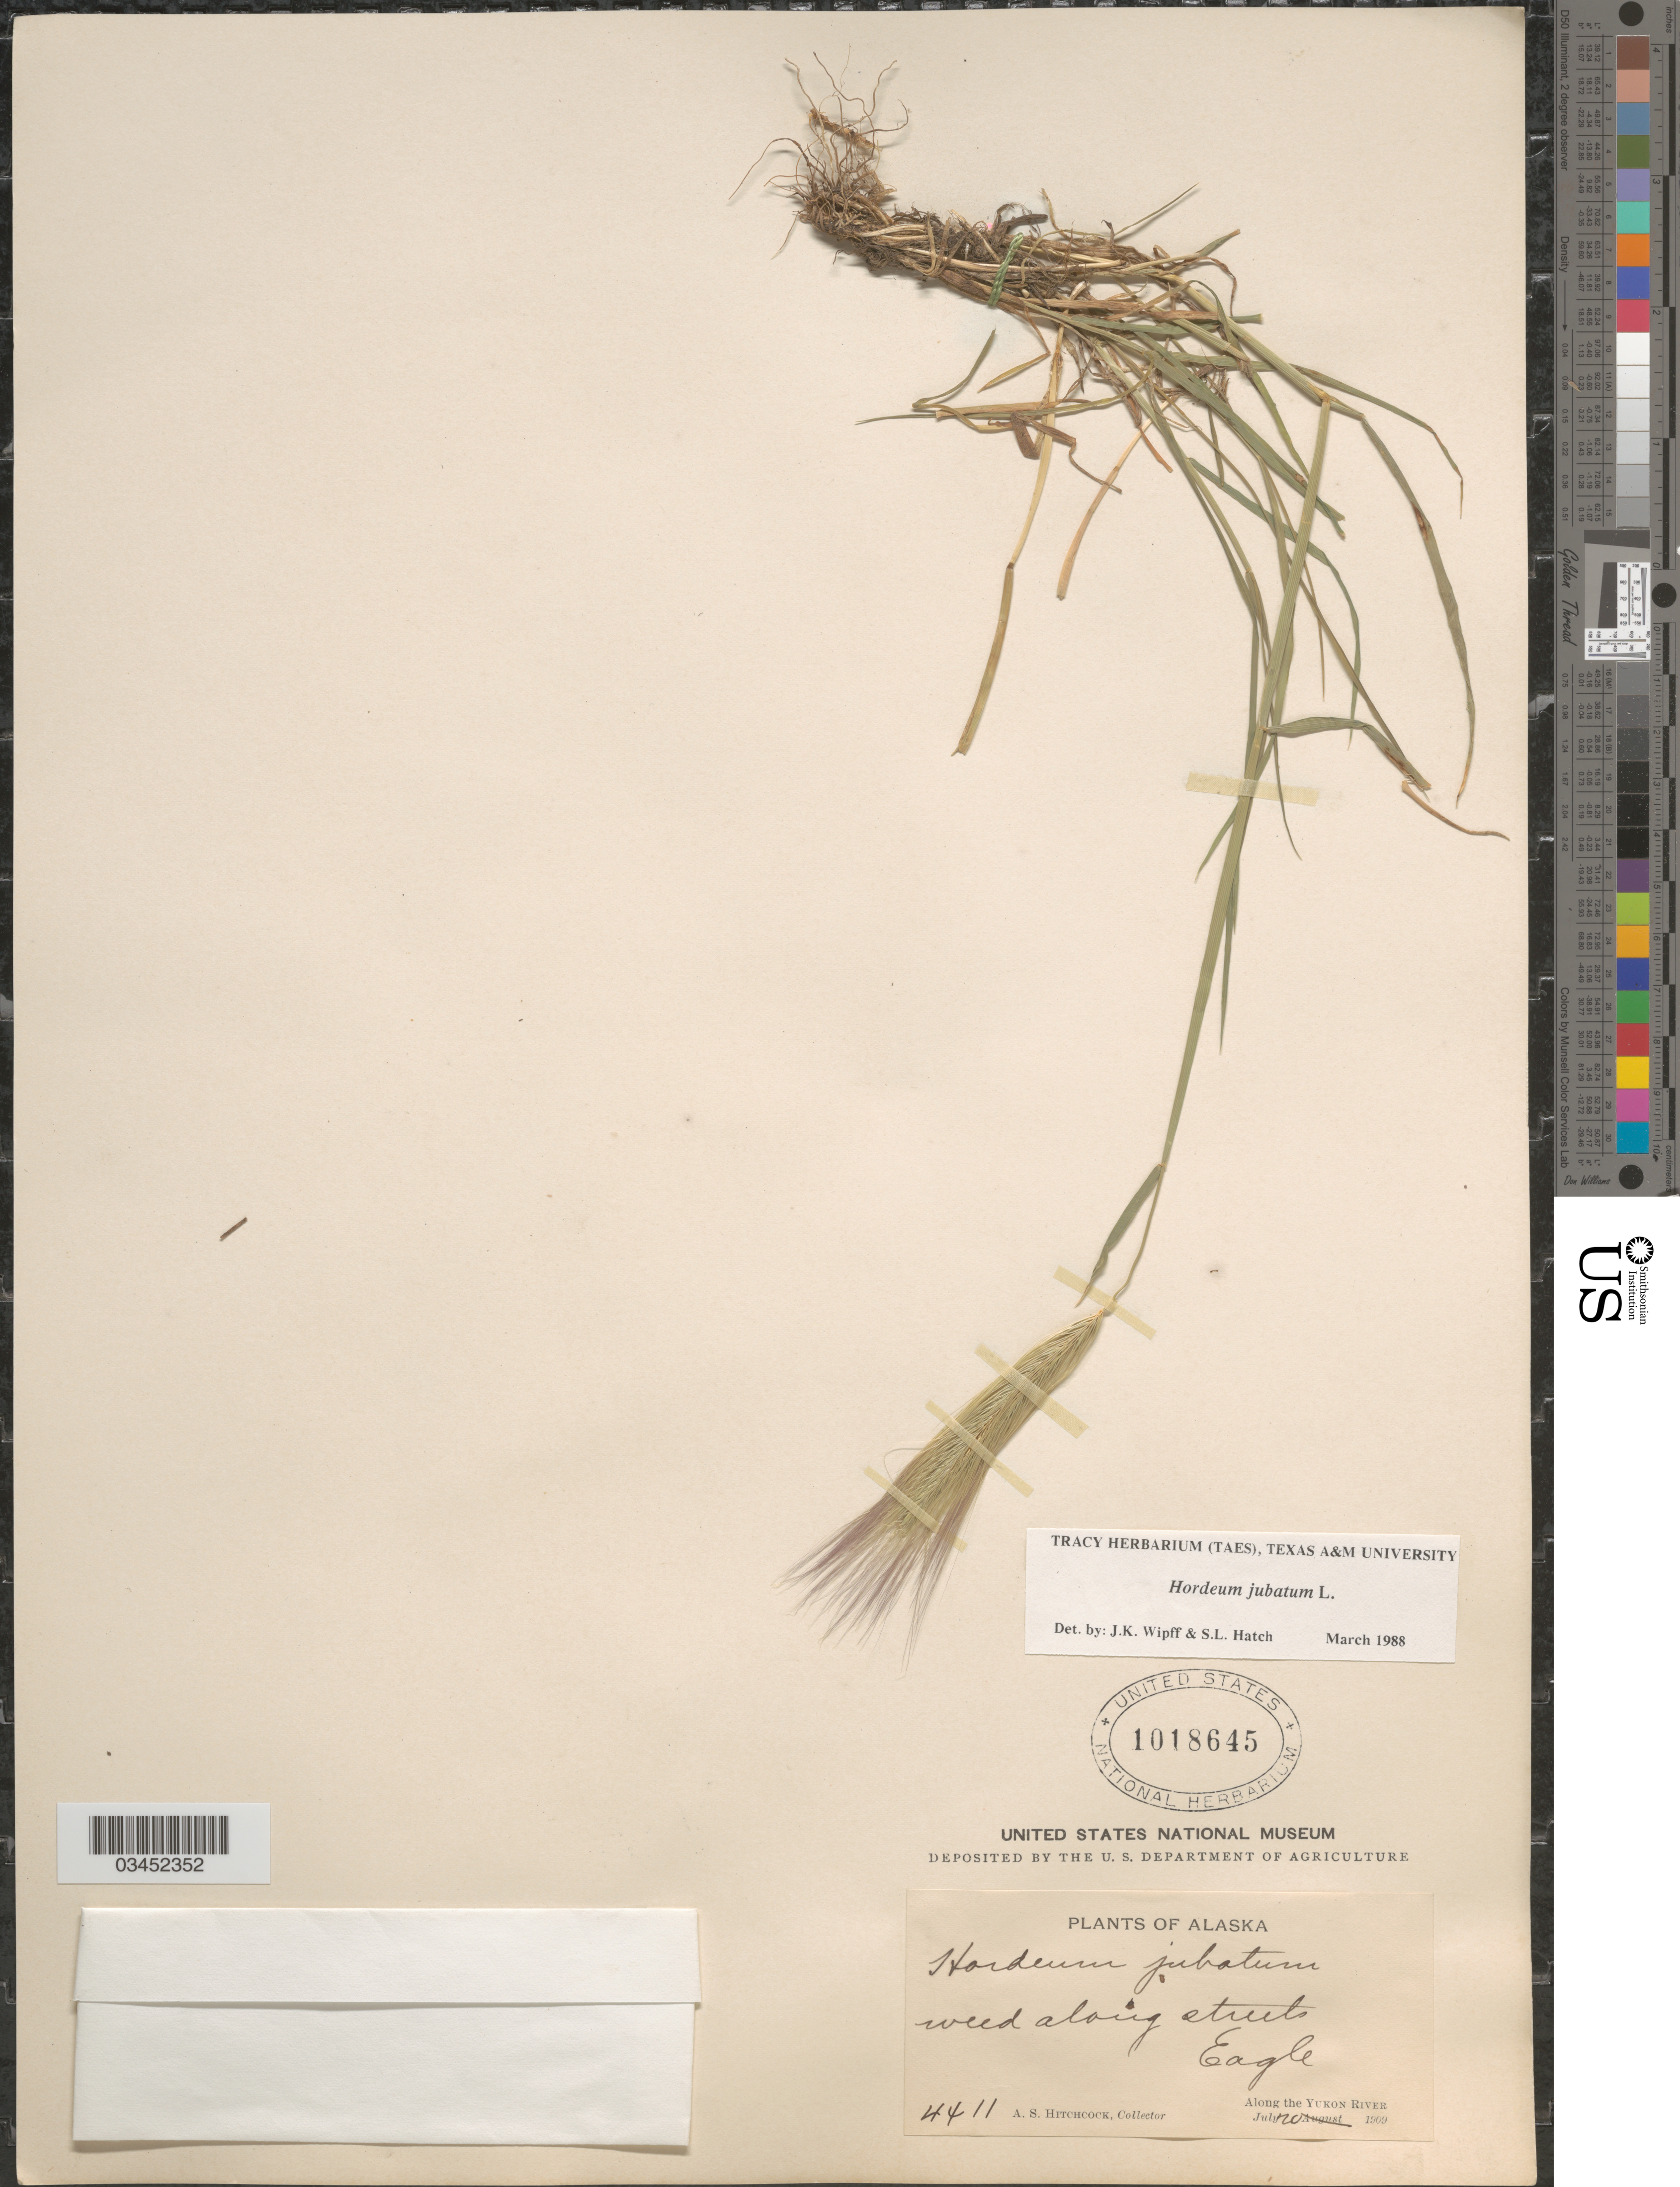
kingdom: Plantae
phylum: Tracheophyta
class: Liliopsida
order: Poales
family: Poaceae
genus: Hordeum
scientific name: Hordeum jubatum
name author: L.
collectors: A. S. Hitchcock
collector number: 4411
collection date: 1909-07-20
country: United States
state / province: Alaska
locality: Weed along streets. Eagle. Along the Yukon River.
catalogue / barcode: US 1018645